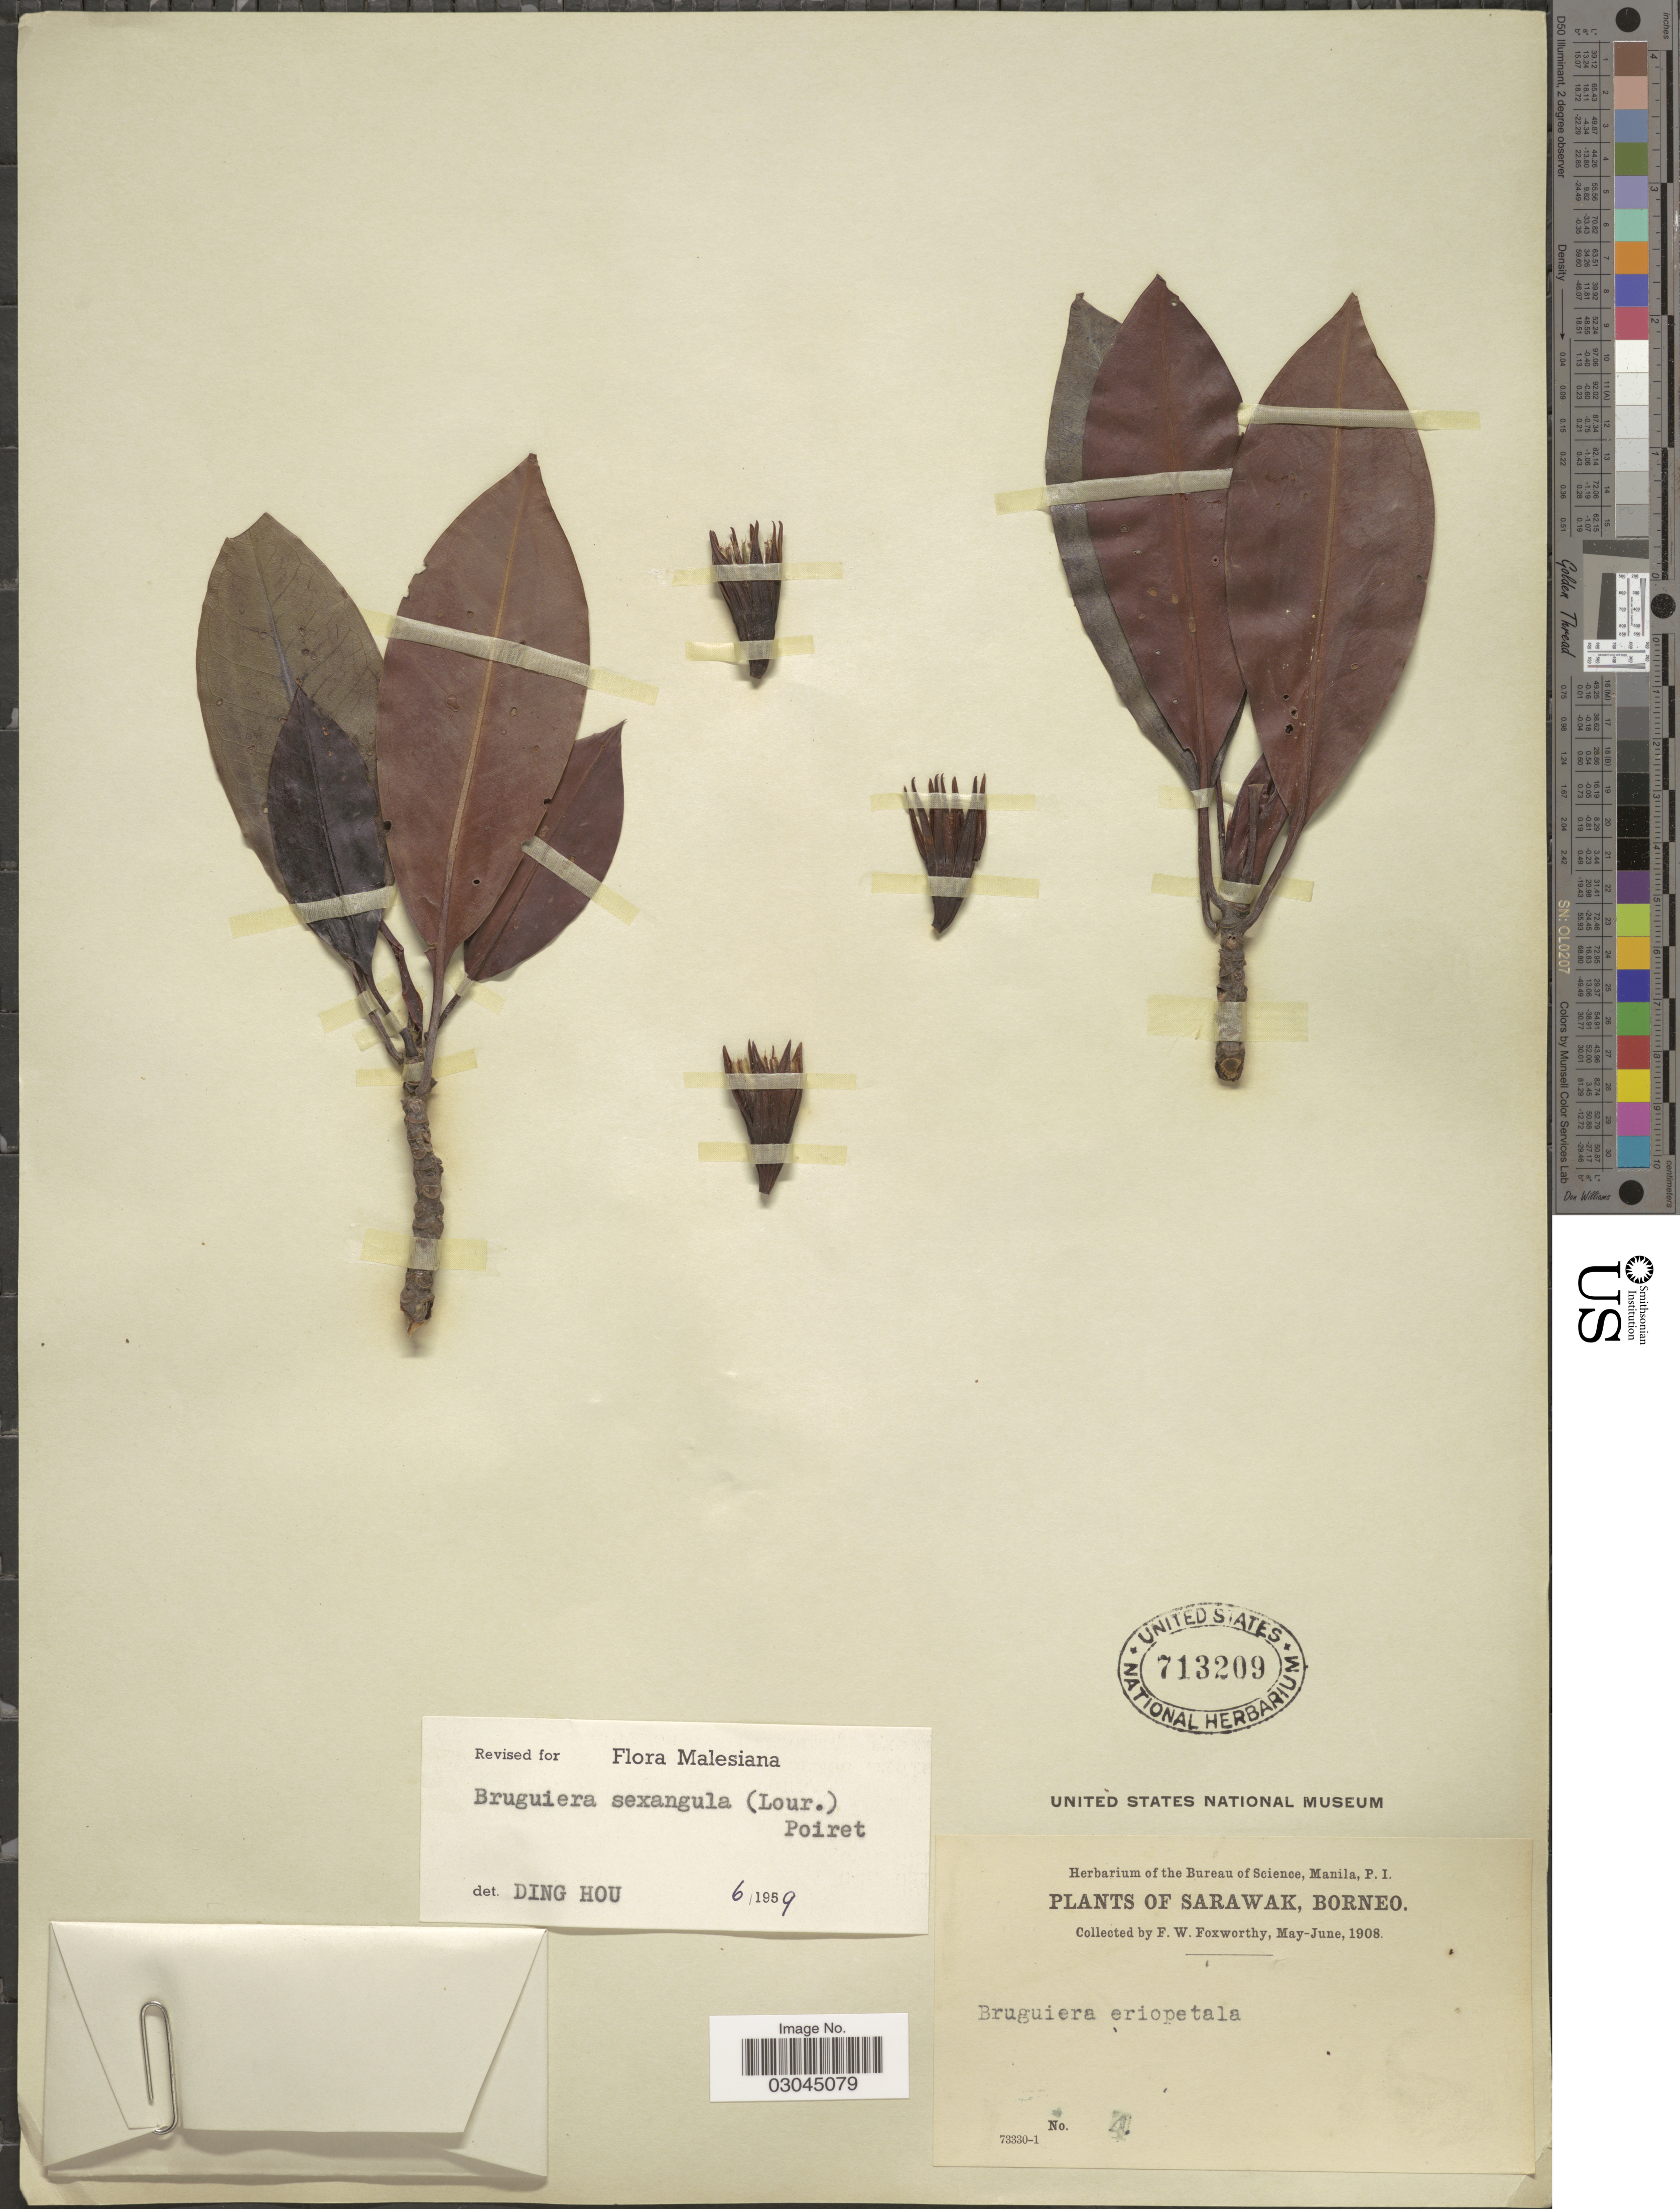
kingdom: Plantae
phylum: Tracheophyta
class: Magnoliopsida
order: Malpighiales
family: Rhizophoraceae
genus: Bruguiera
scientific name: Bruguiera sexangula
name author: (Lour.) Poir.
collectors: F. W. Foxworthy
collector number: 4*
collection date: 1908-05/1908-06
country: Malaysia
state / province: Sarawak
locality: Sarawak, Borneo.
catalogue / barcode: US 713209